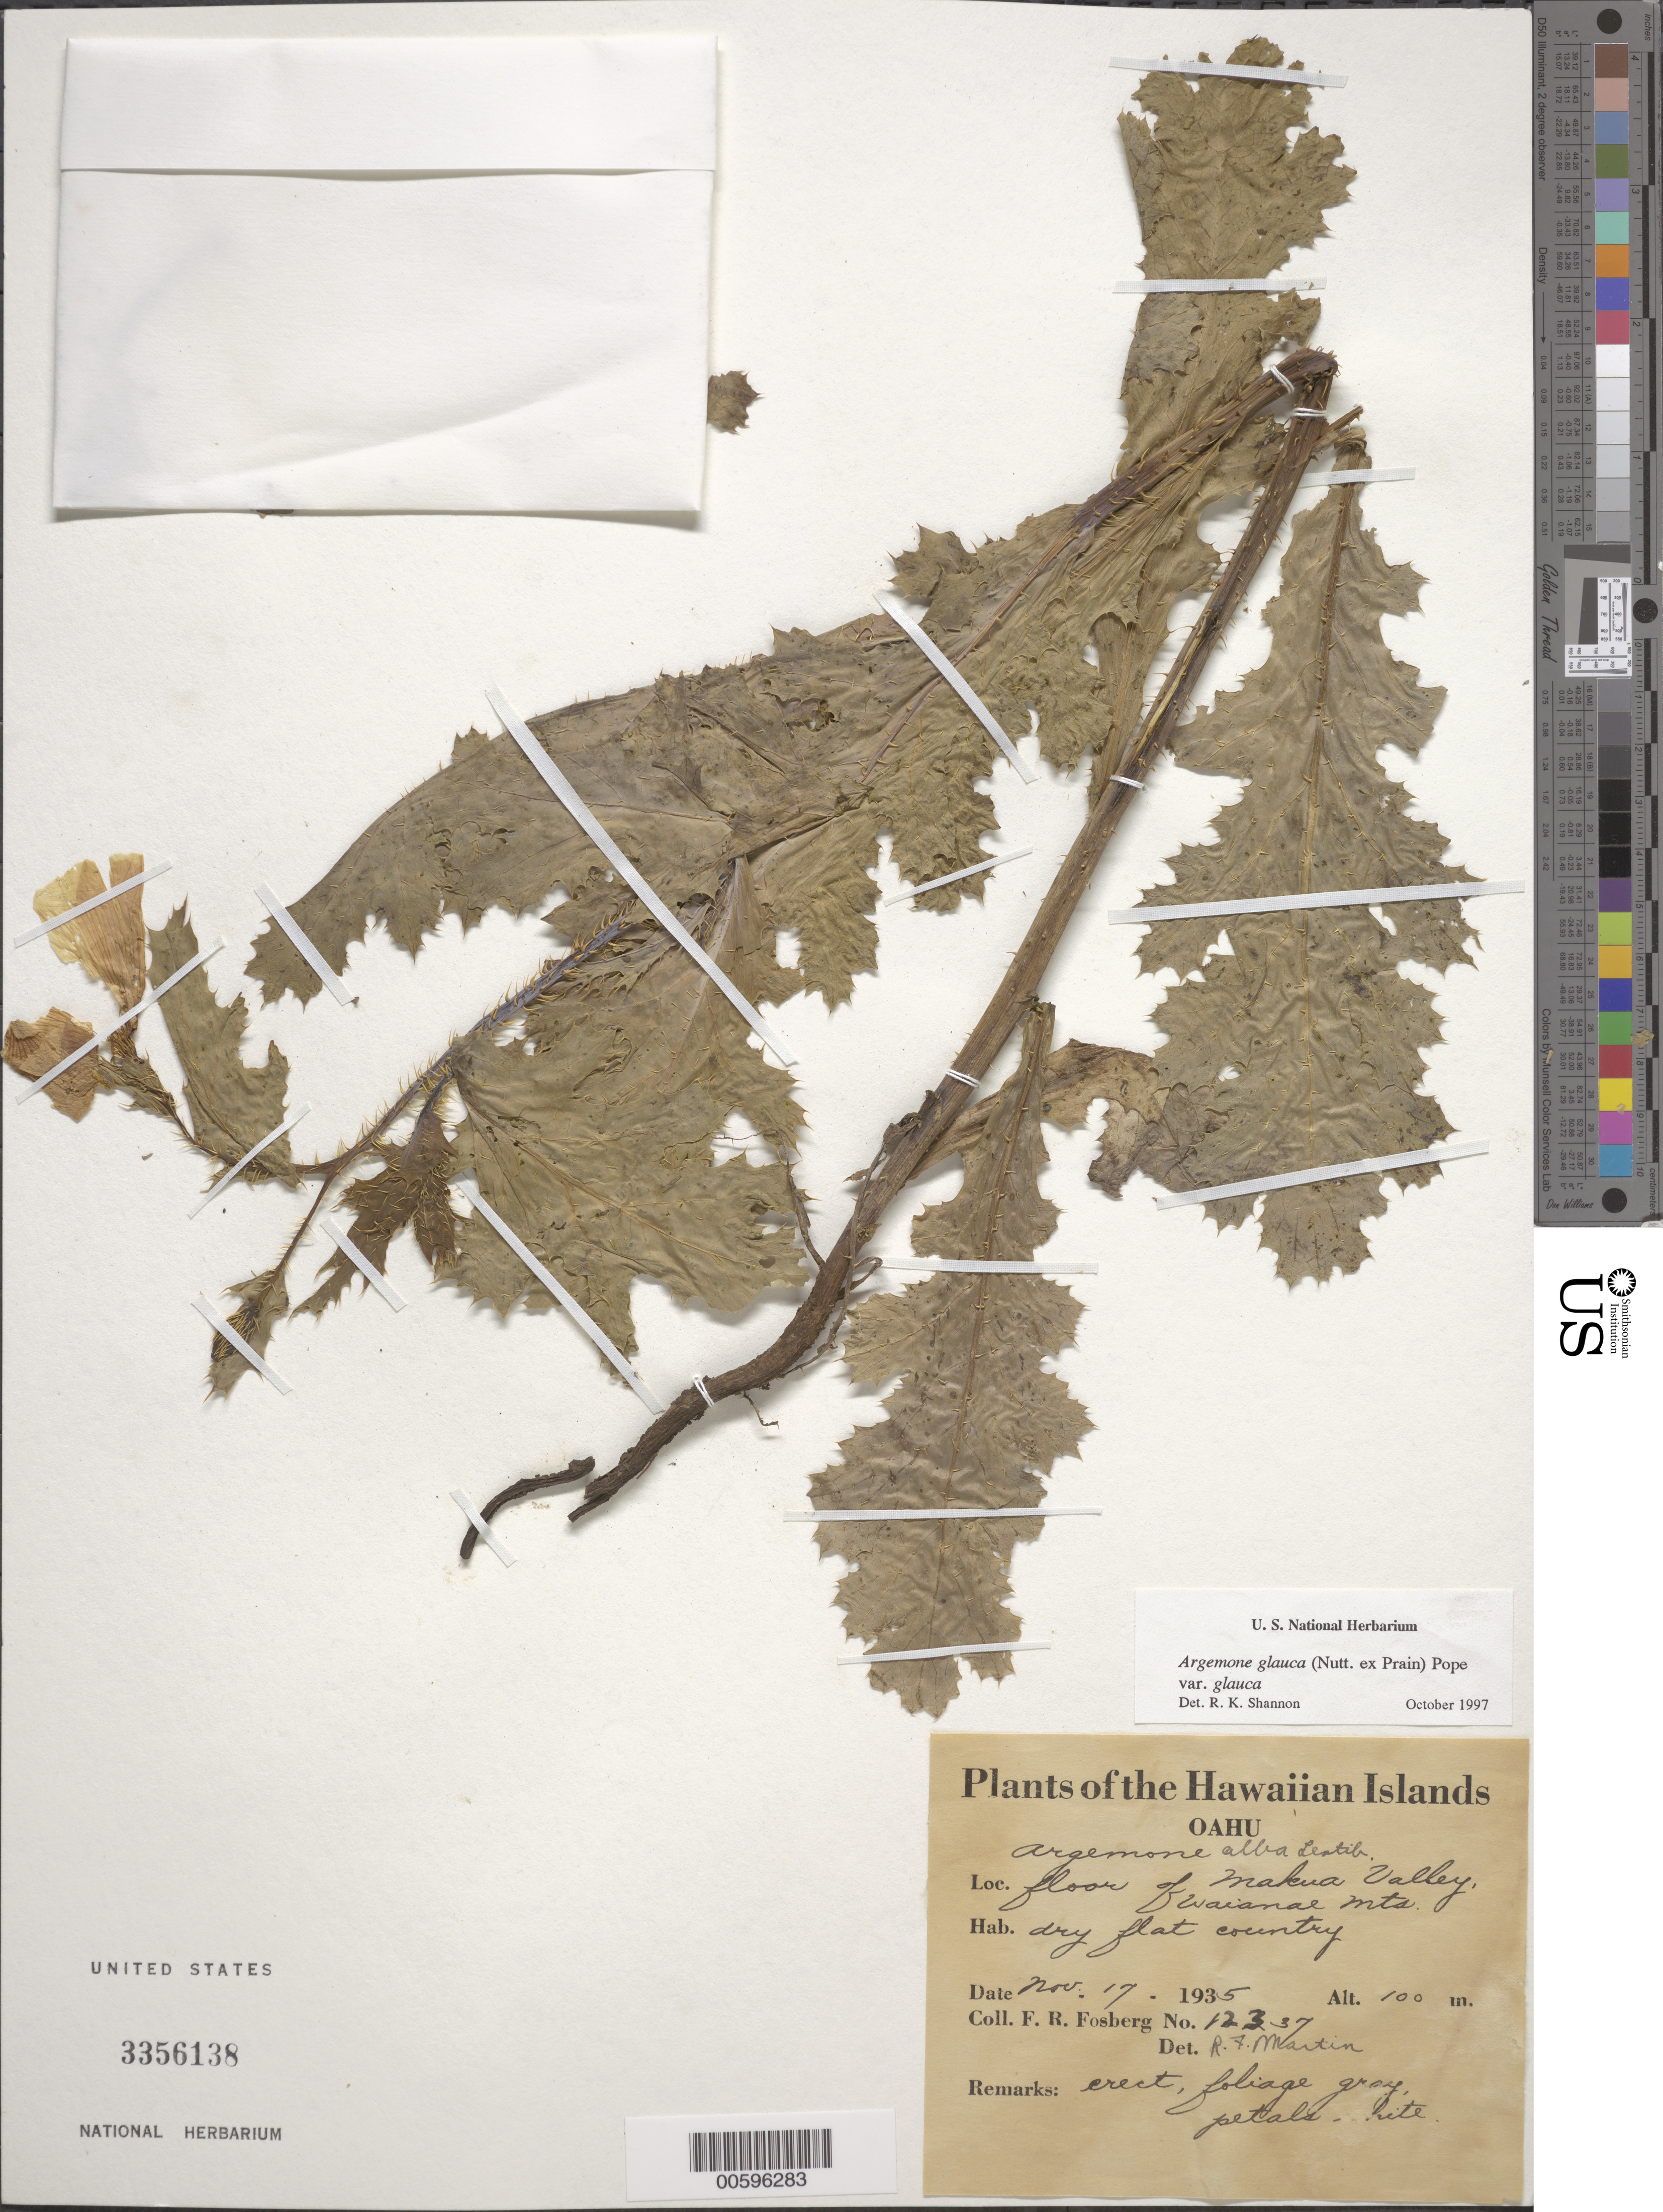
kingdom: Plantae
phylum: Tracheophyta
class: Magnoliopsida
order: Ranunculales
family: Papaveraceae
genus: Argemone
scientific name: Argemone glauca var. glauca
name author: (Nutt. ex Prain) Pope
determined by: Shannon, R. K., (UNITED STATES)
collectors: F. R. Fosberg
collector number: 12337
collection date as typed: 17 Nov 1935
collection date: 1935-11-17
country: United States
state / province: Hawaii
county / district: Honolulu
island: Oahu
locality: Floor of Makua Valley, Waianae Mts.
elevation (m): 100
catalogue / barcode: US 3356138